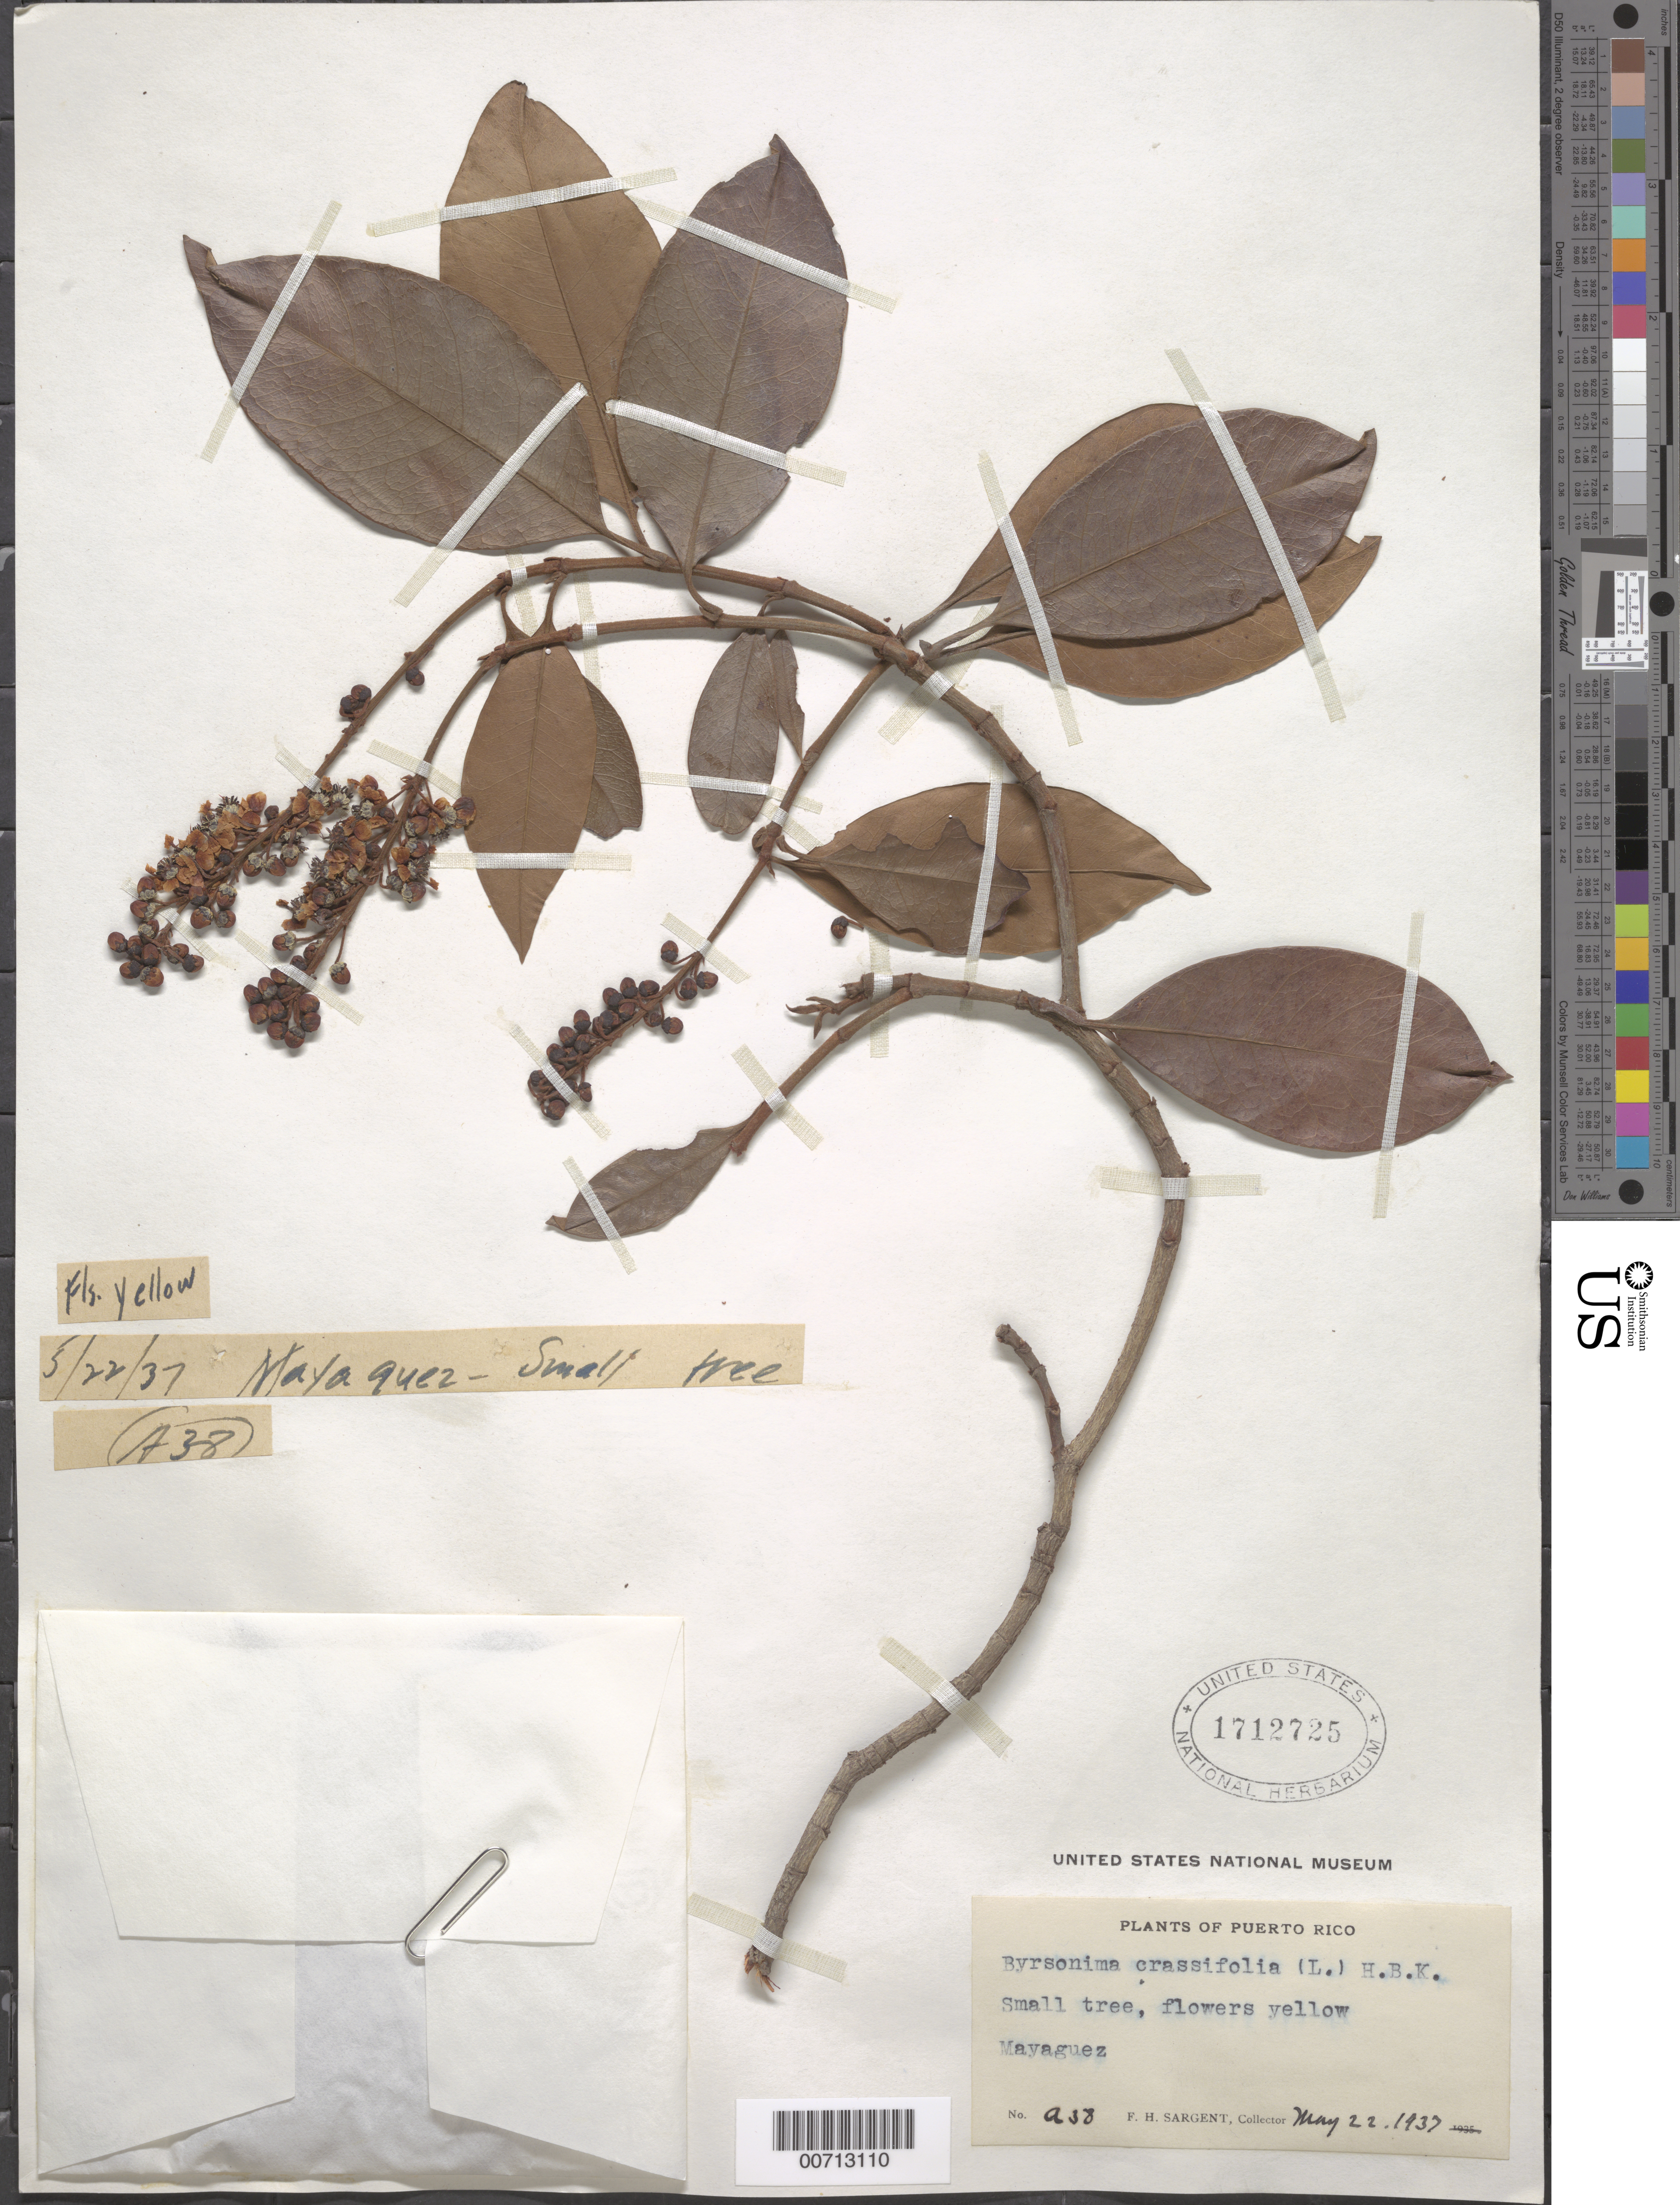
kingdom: Plantae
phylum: Tracheophyta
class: Magnoliopsida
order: Malpighiales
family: Malpighiaceae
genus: Byrsonima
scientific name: Byrsonima crassifolia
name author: (L.) Kunth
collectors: F. H. Sargent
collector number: A38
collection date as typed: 22 May 1937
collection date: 1937-05-22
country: Puerto Rico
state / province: Mayaguez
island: Greater Antilles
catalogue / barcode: US 1712725